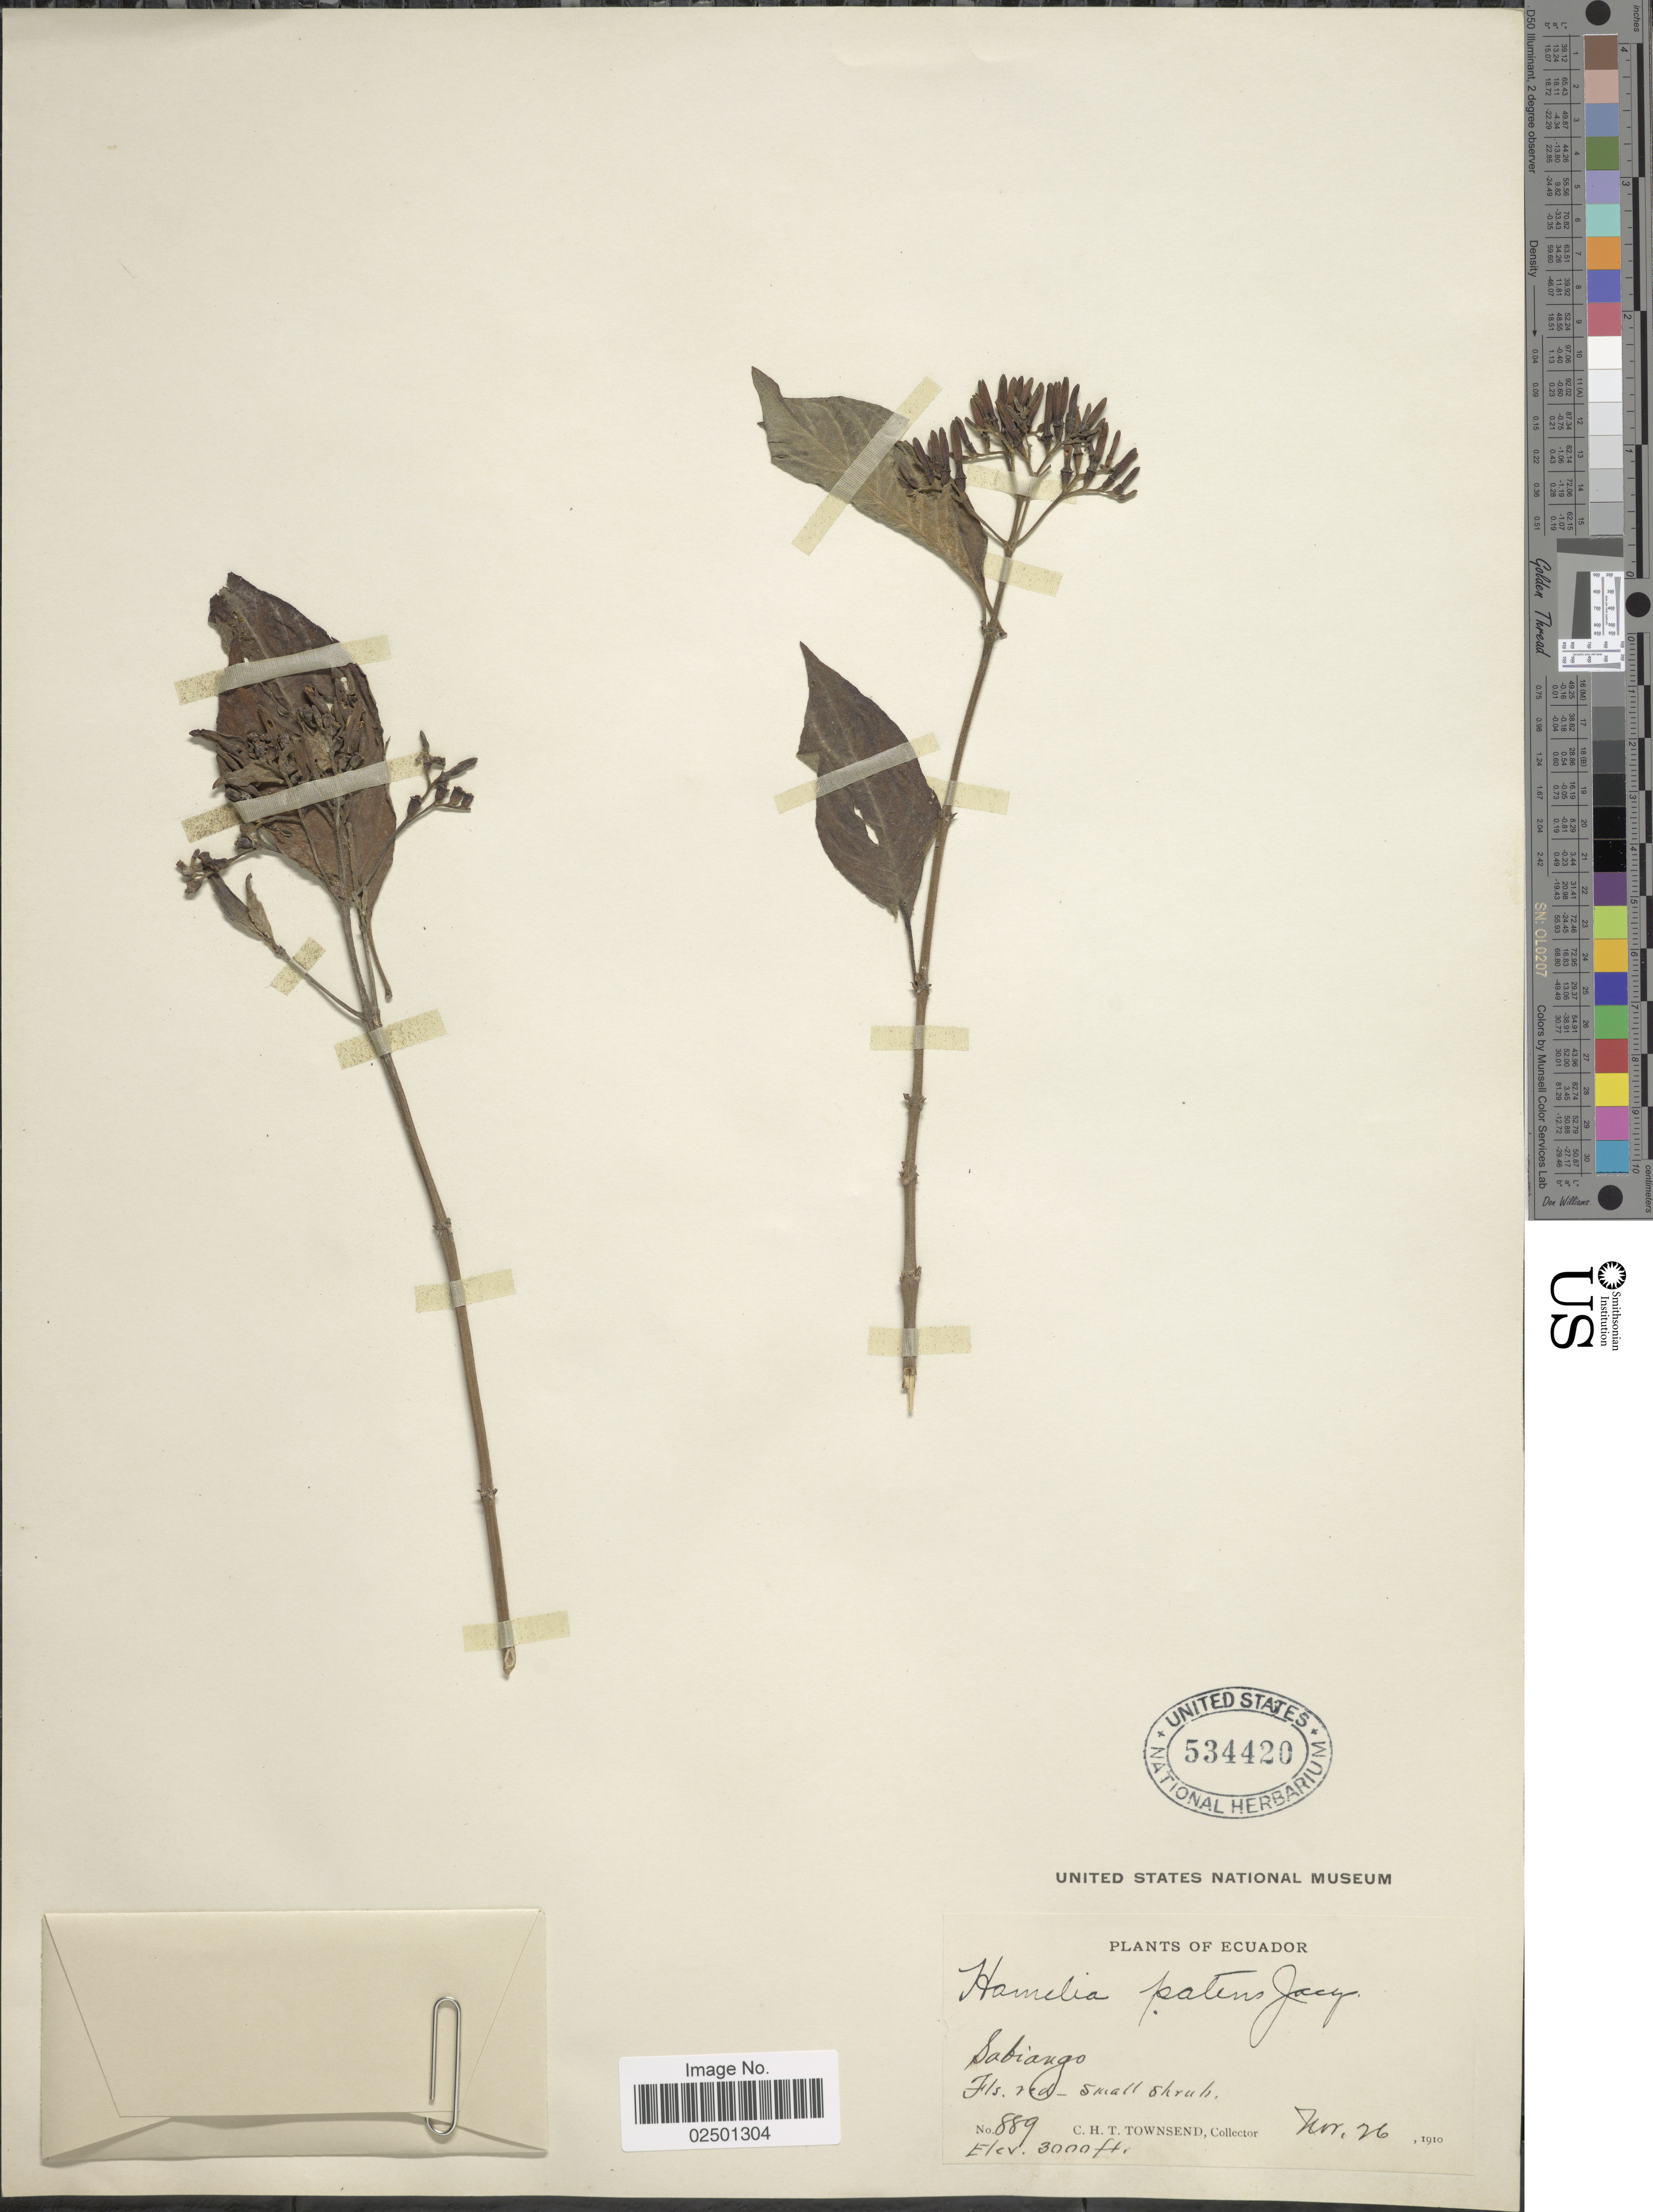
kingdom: Plantae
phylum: Tracheophyta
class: Magnoliopsida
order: Gentianales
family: Rubiaceae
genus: Hamelia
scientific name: Hamelia patens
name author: Jacq.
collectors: C. H. T. Townsend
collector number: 889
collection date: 1910-11-26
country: Ecuador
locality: Sabiango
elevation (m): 914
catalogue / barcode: US 534420